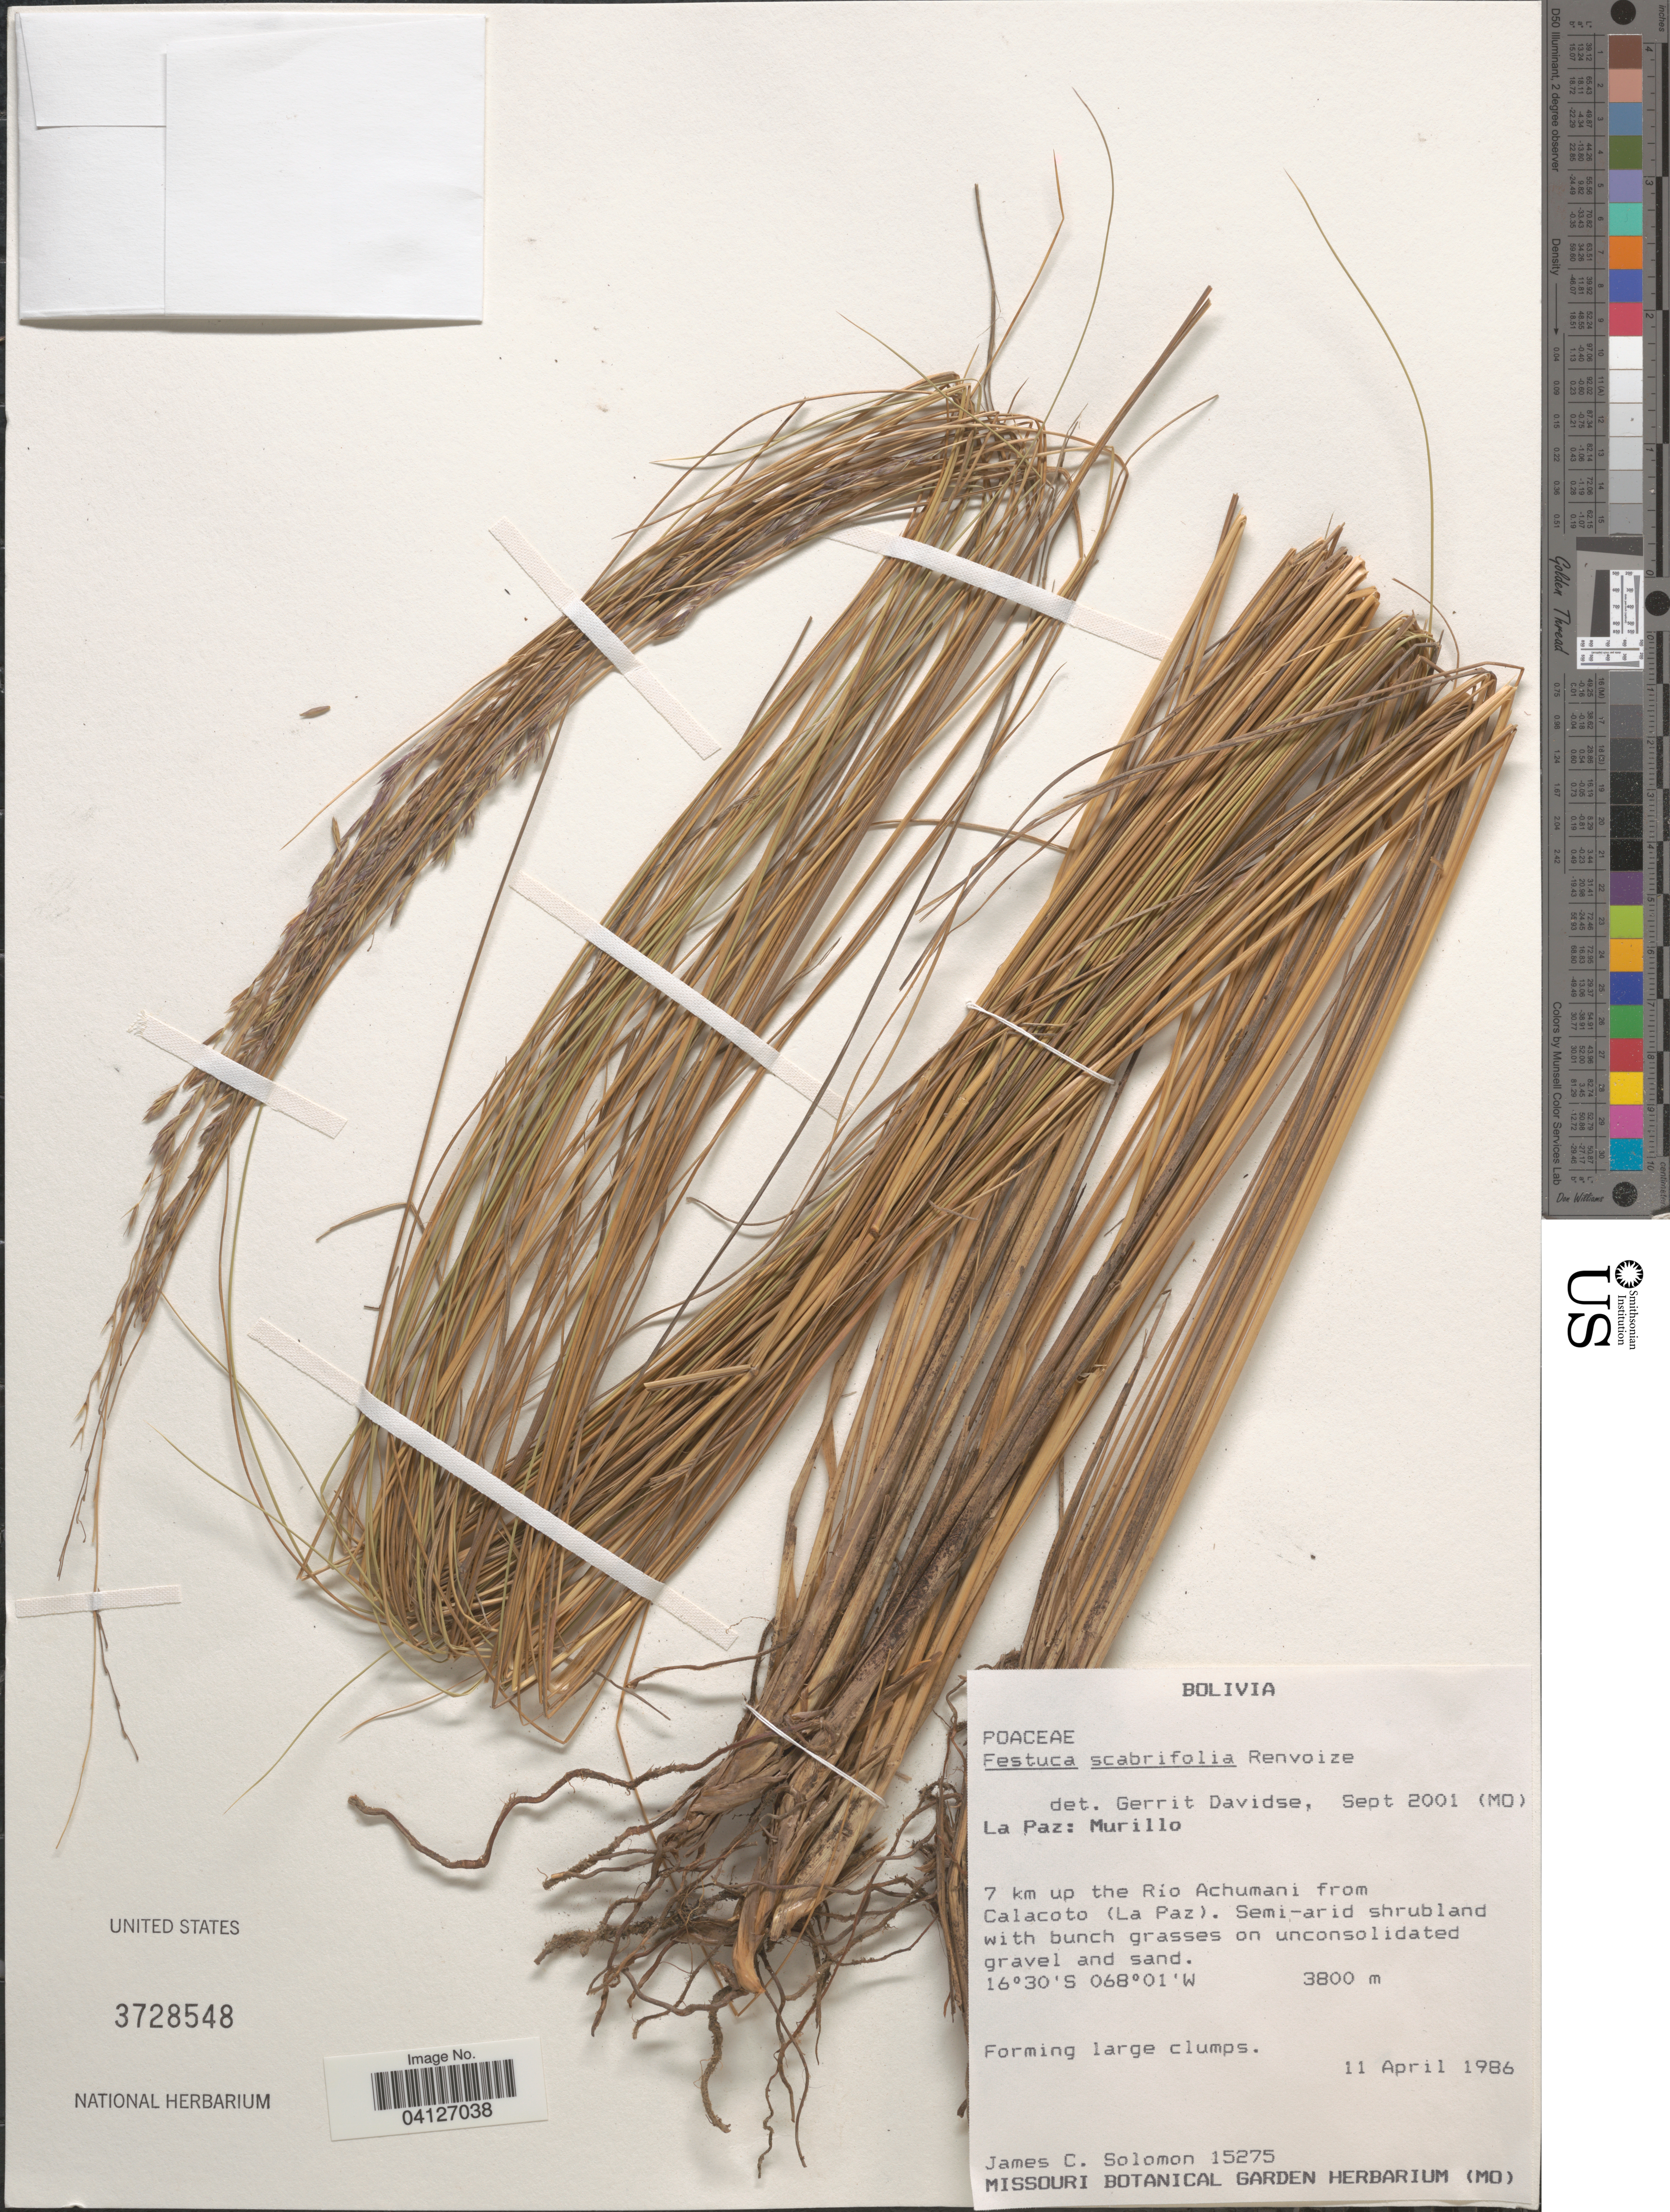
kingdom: Plantae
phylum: Tracheophyta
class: Liliopsida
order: Poales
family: Poaceae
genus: Festuca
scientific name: Festuca scabrifolia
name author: Renvoize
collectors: J. C. Solomon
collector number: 15275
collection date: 1986-04-11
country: Bolivia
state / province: La Paz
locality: Murillo. 7 km up the Río Achumani from Calacoto.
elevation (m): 3800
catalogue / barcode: US 3728548